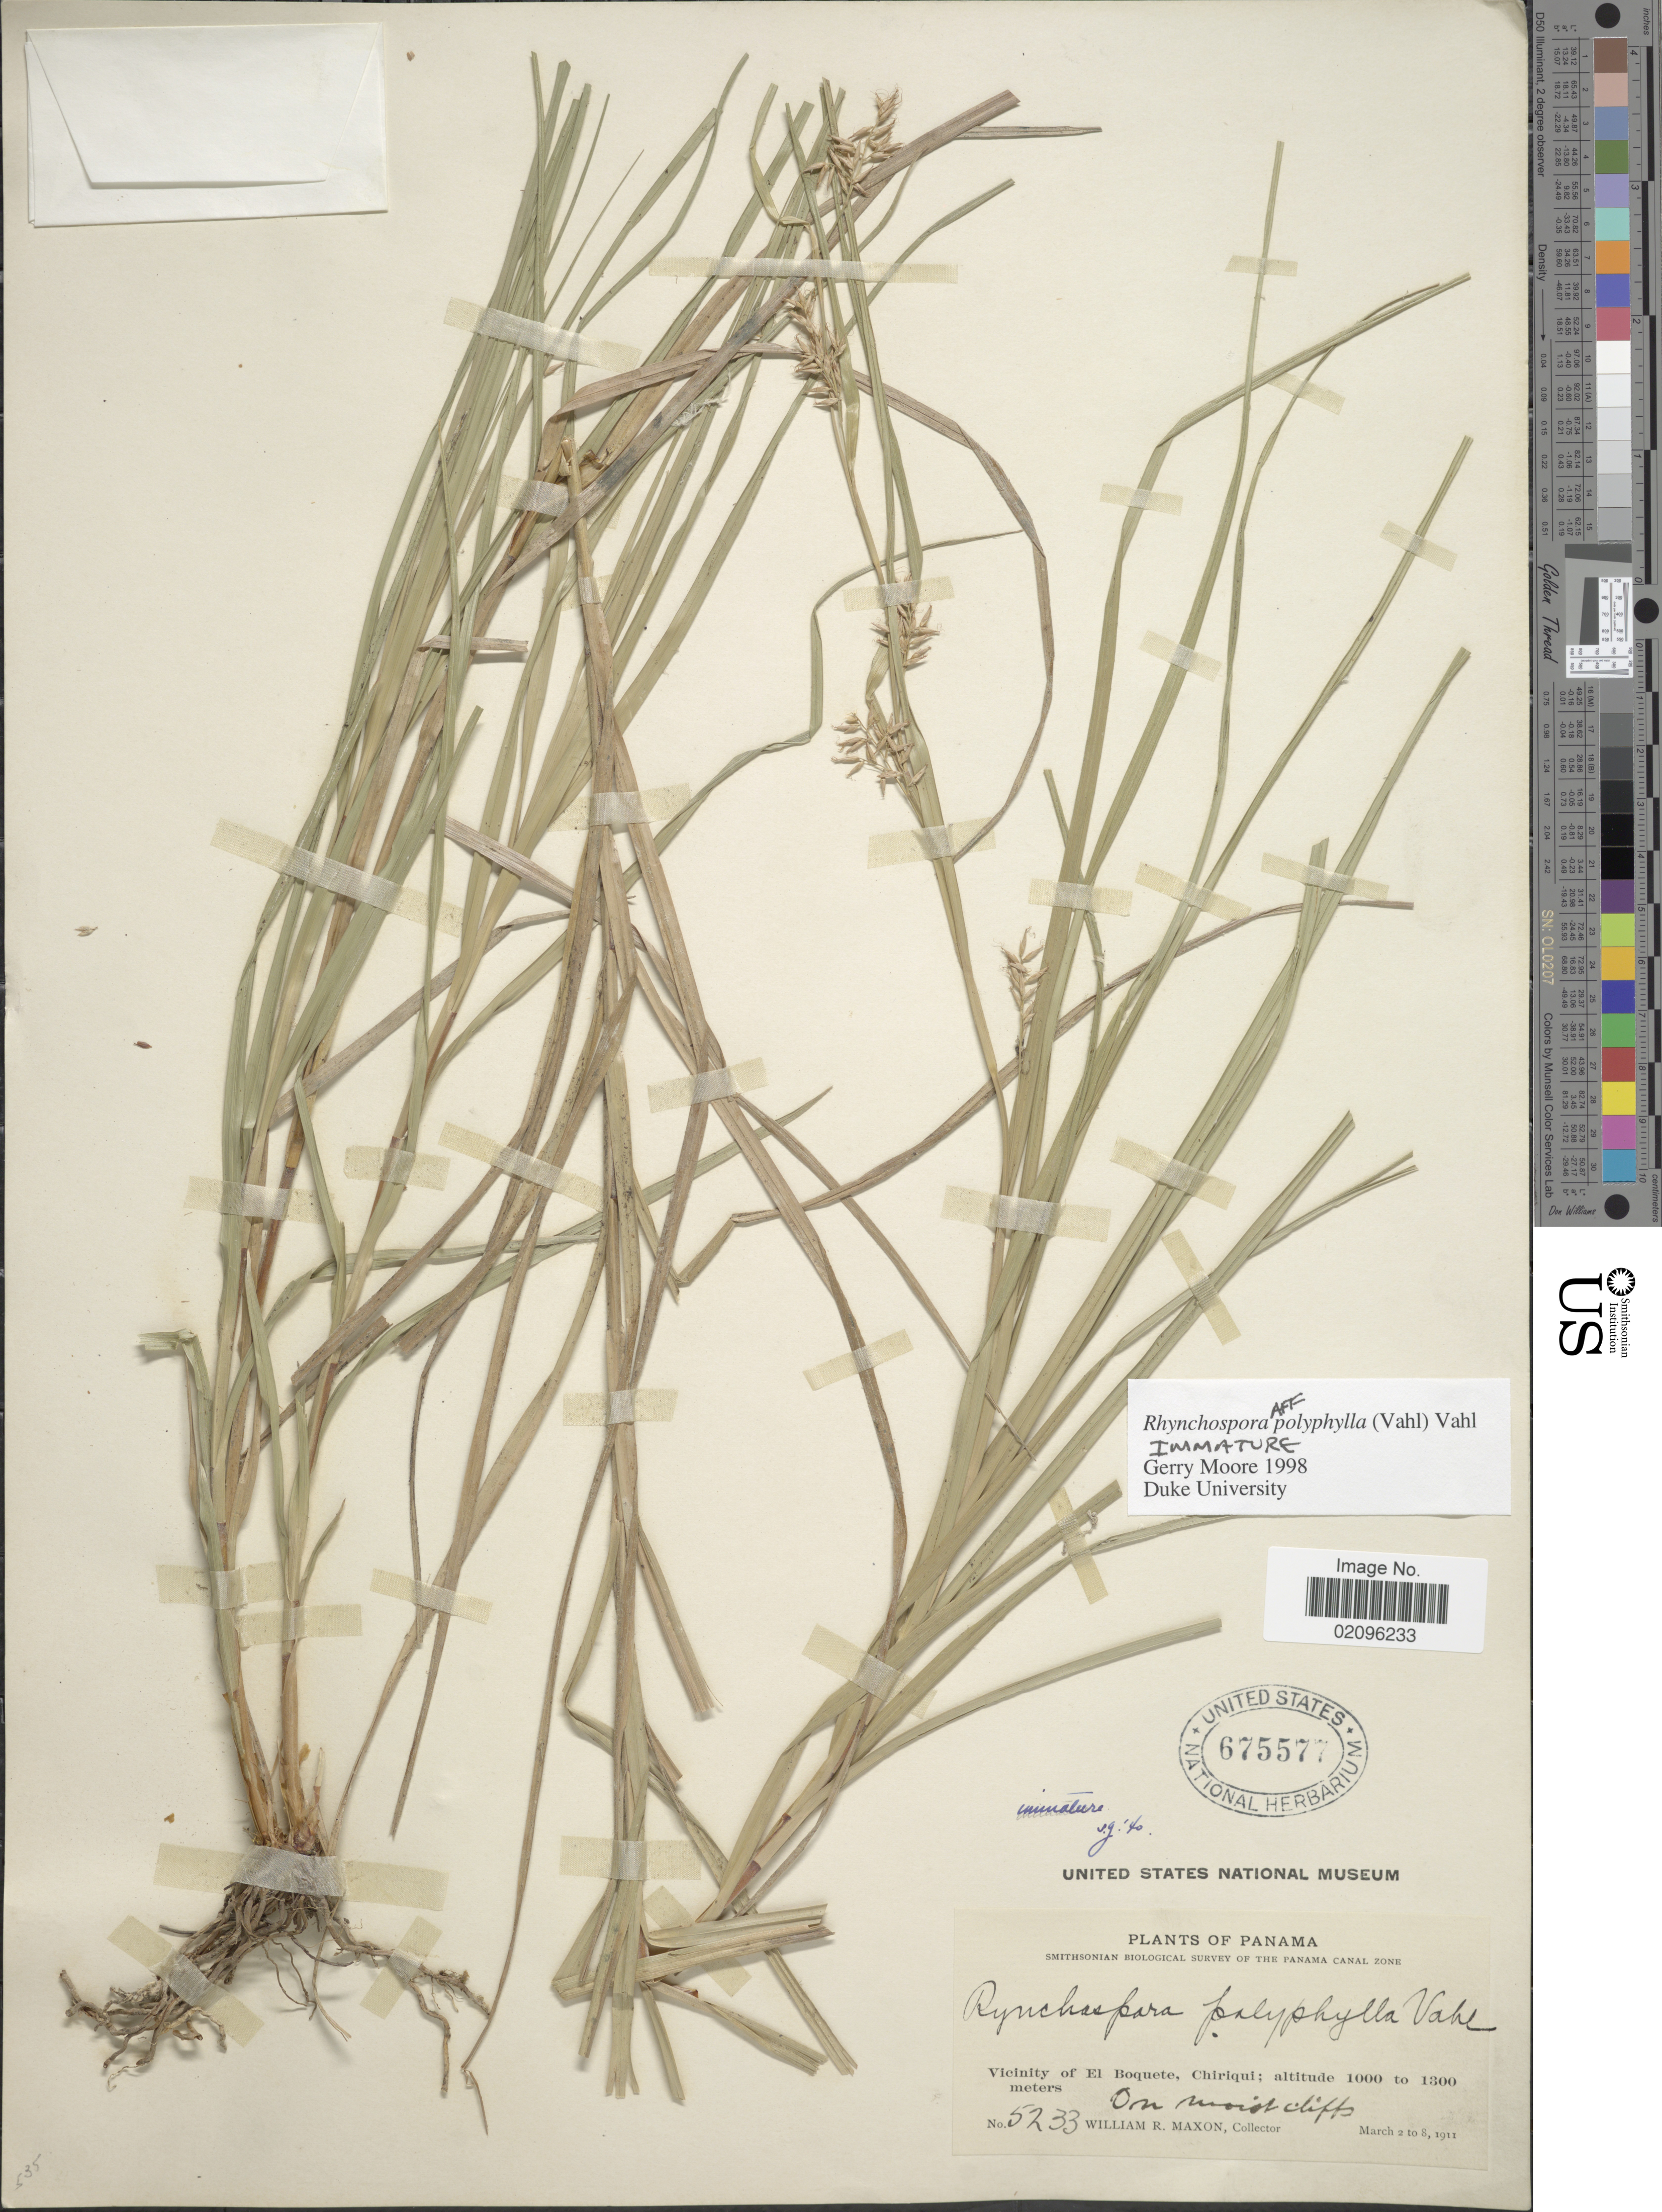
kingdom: Plantae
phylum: Tracheophyta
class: Liliopsida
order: Poales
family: Cyperaceae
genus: Rhynchospora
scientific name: Rhynchospora polyphylla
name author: (Vahl) Vahl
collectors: W. R. Maxon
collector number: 5233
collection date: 1911-03-02/1911-03-08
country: Panama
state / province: Chiriqui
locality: Panama Canal Zone, Vicinity of El Boquete.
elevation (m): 1000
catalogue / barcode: US 675577